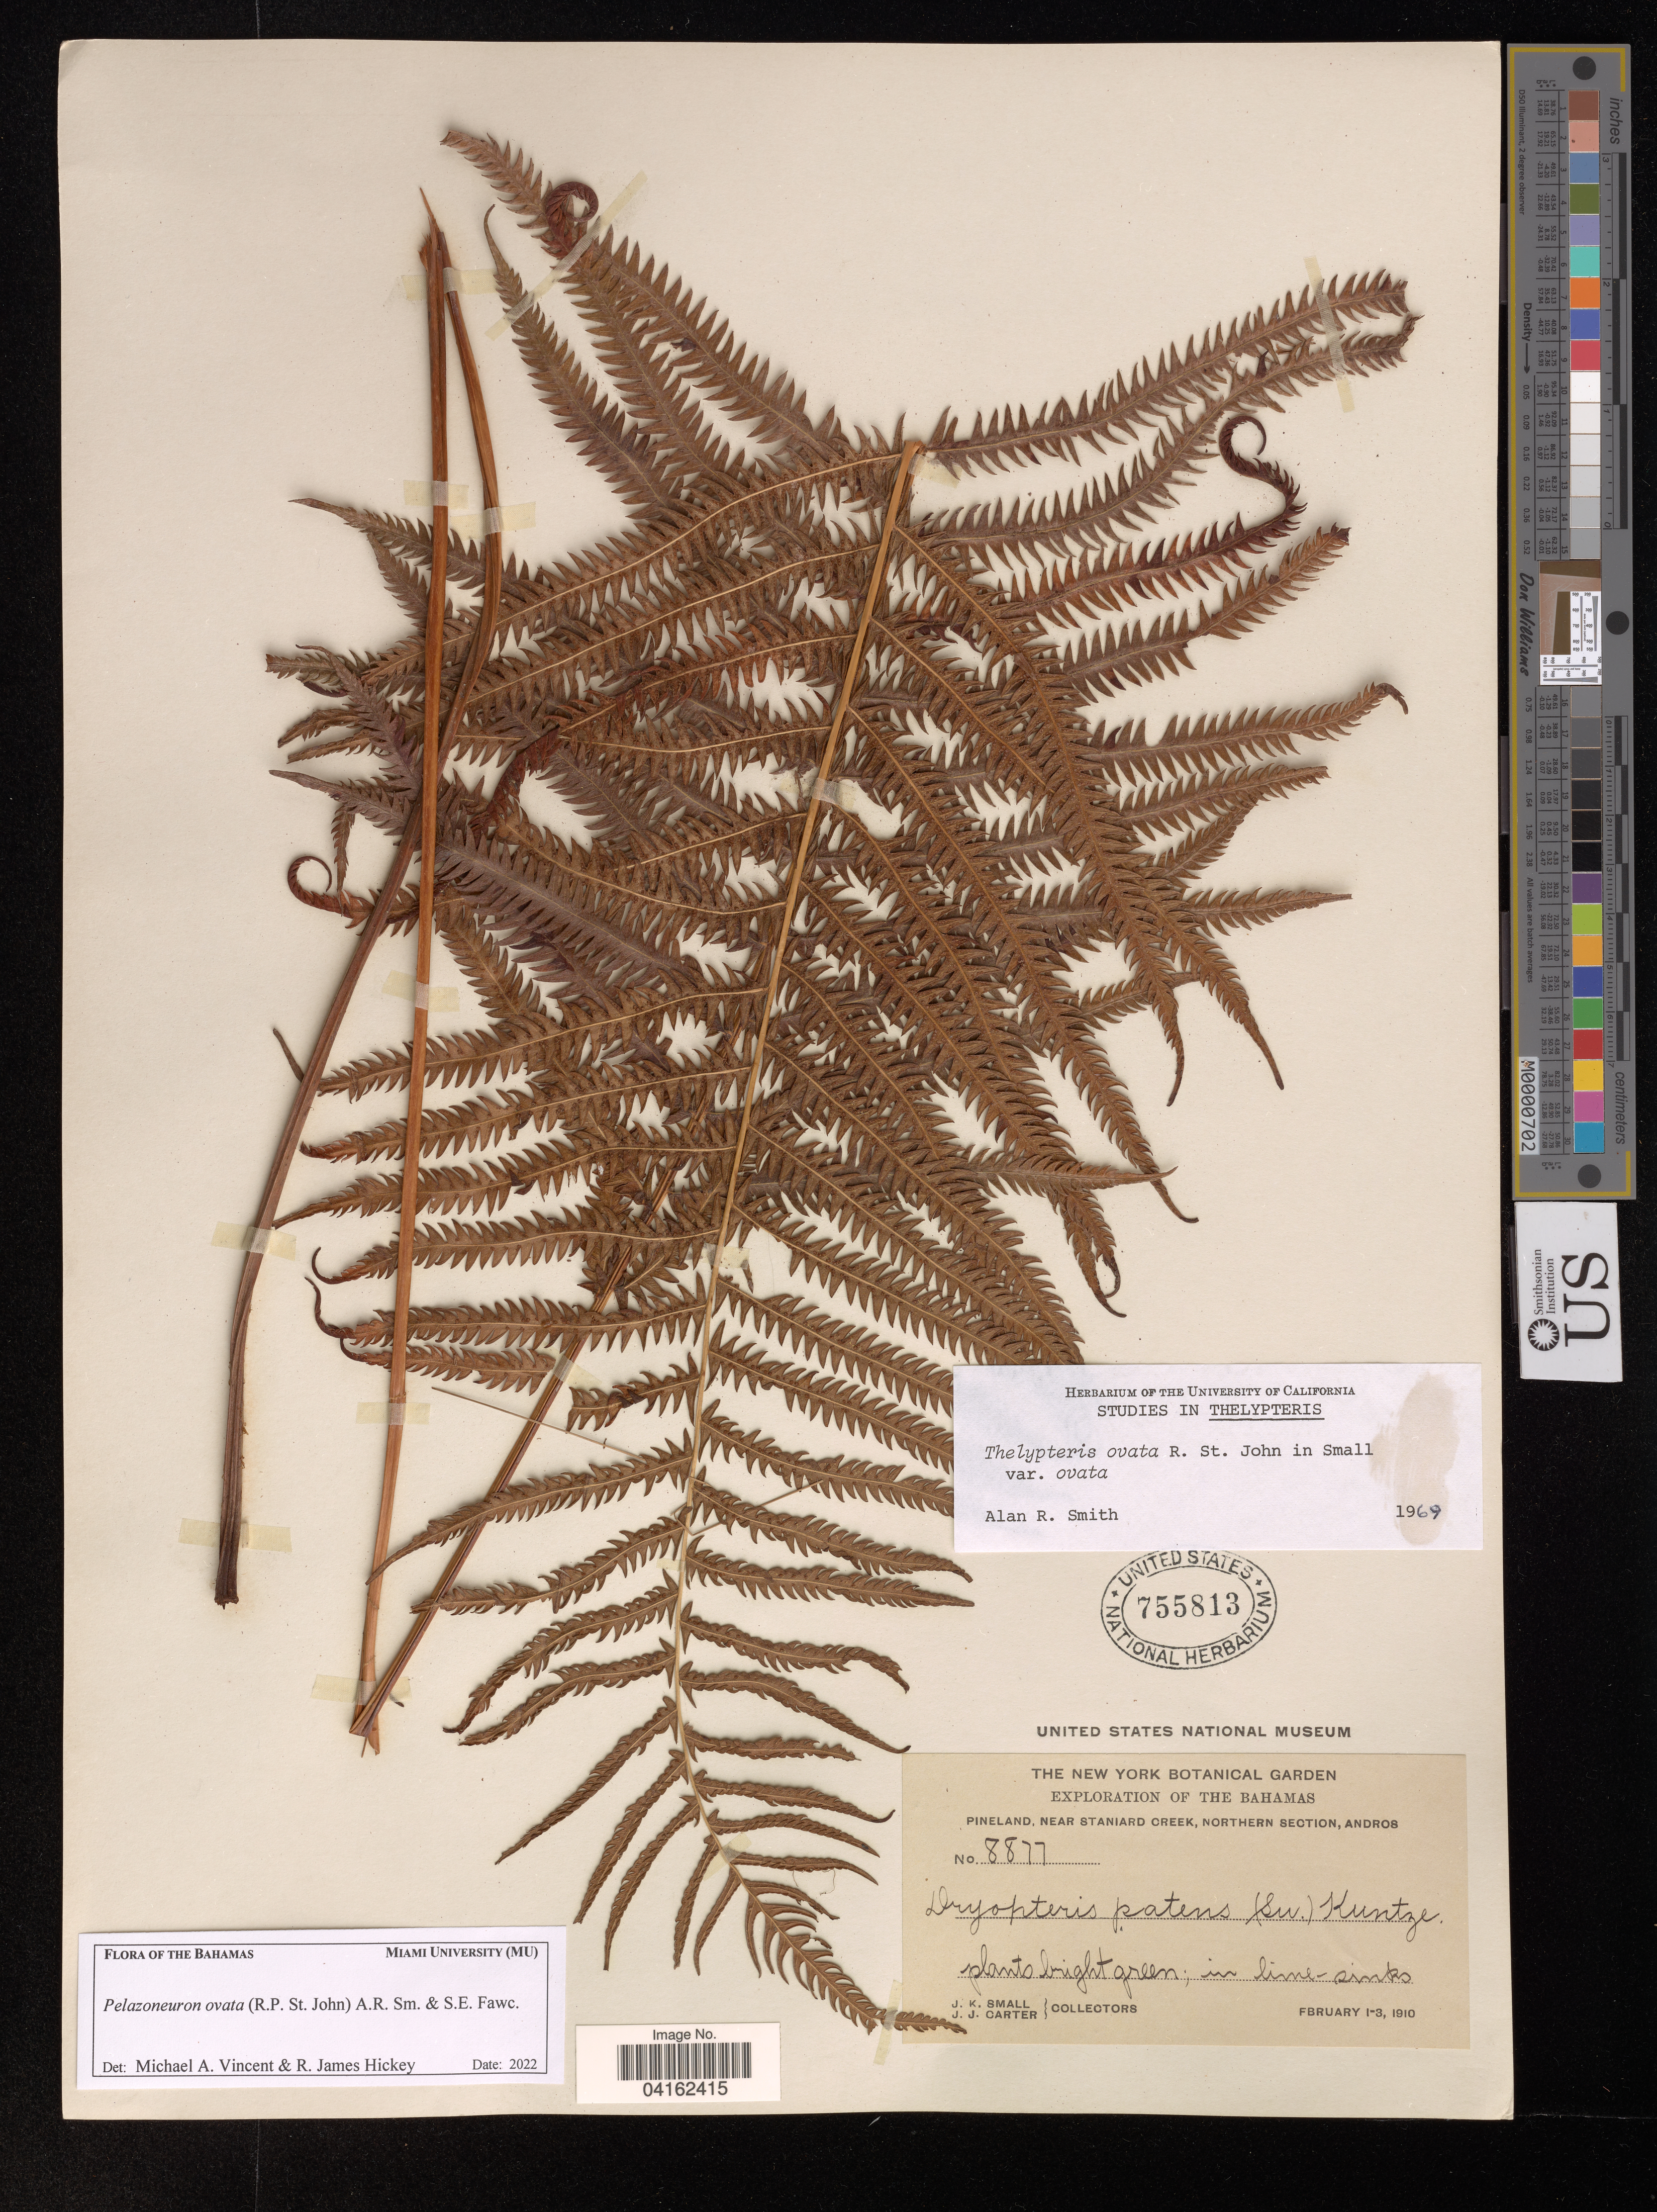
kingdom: Plantae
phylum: Tracheophyta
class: Polypodiopsida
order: Polypodiales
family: Thelypteridaceae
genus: Pelazoneuron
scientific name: Pelazoneuron ovata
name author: (R.P. St. John) A.R. Sm. & Fawcett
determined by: Vicent, Michael A.; Hickey, R. J.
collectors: J. K. Small & J. Carter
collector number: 8877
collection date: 1910-02-01/1910-02-03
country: Bahamas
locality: Pineland, near Staniard Creek, Northern Section, Andros.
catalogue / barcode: US 755813